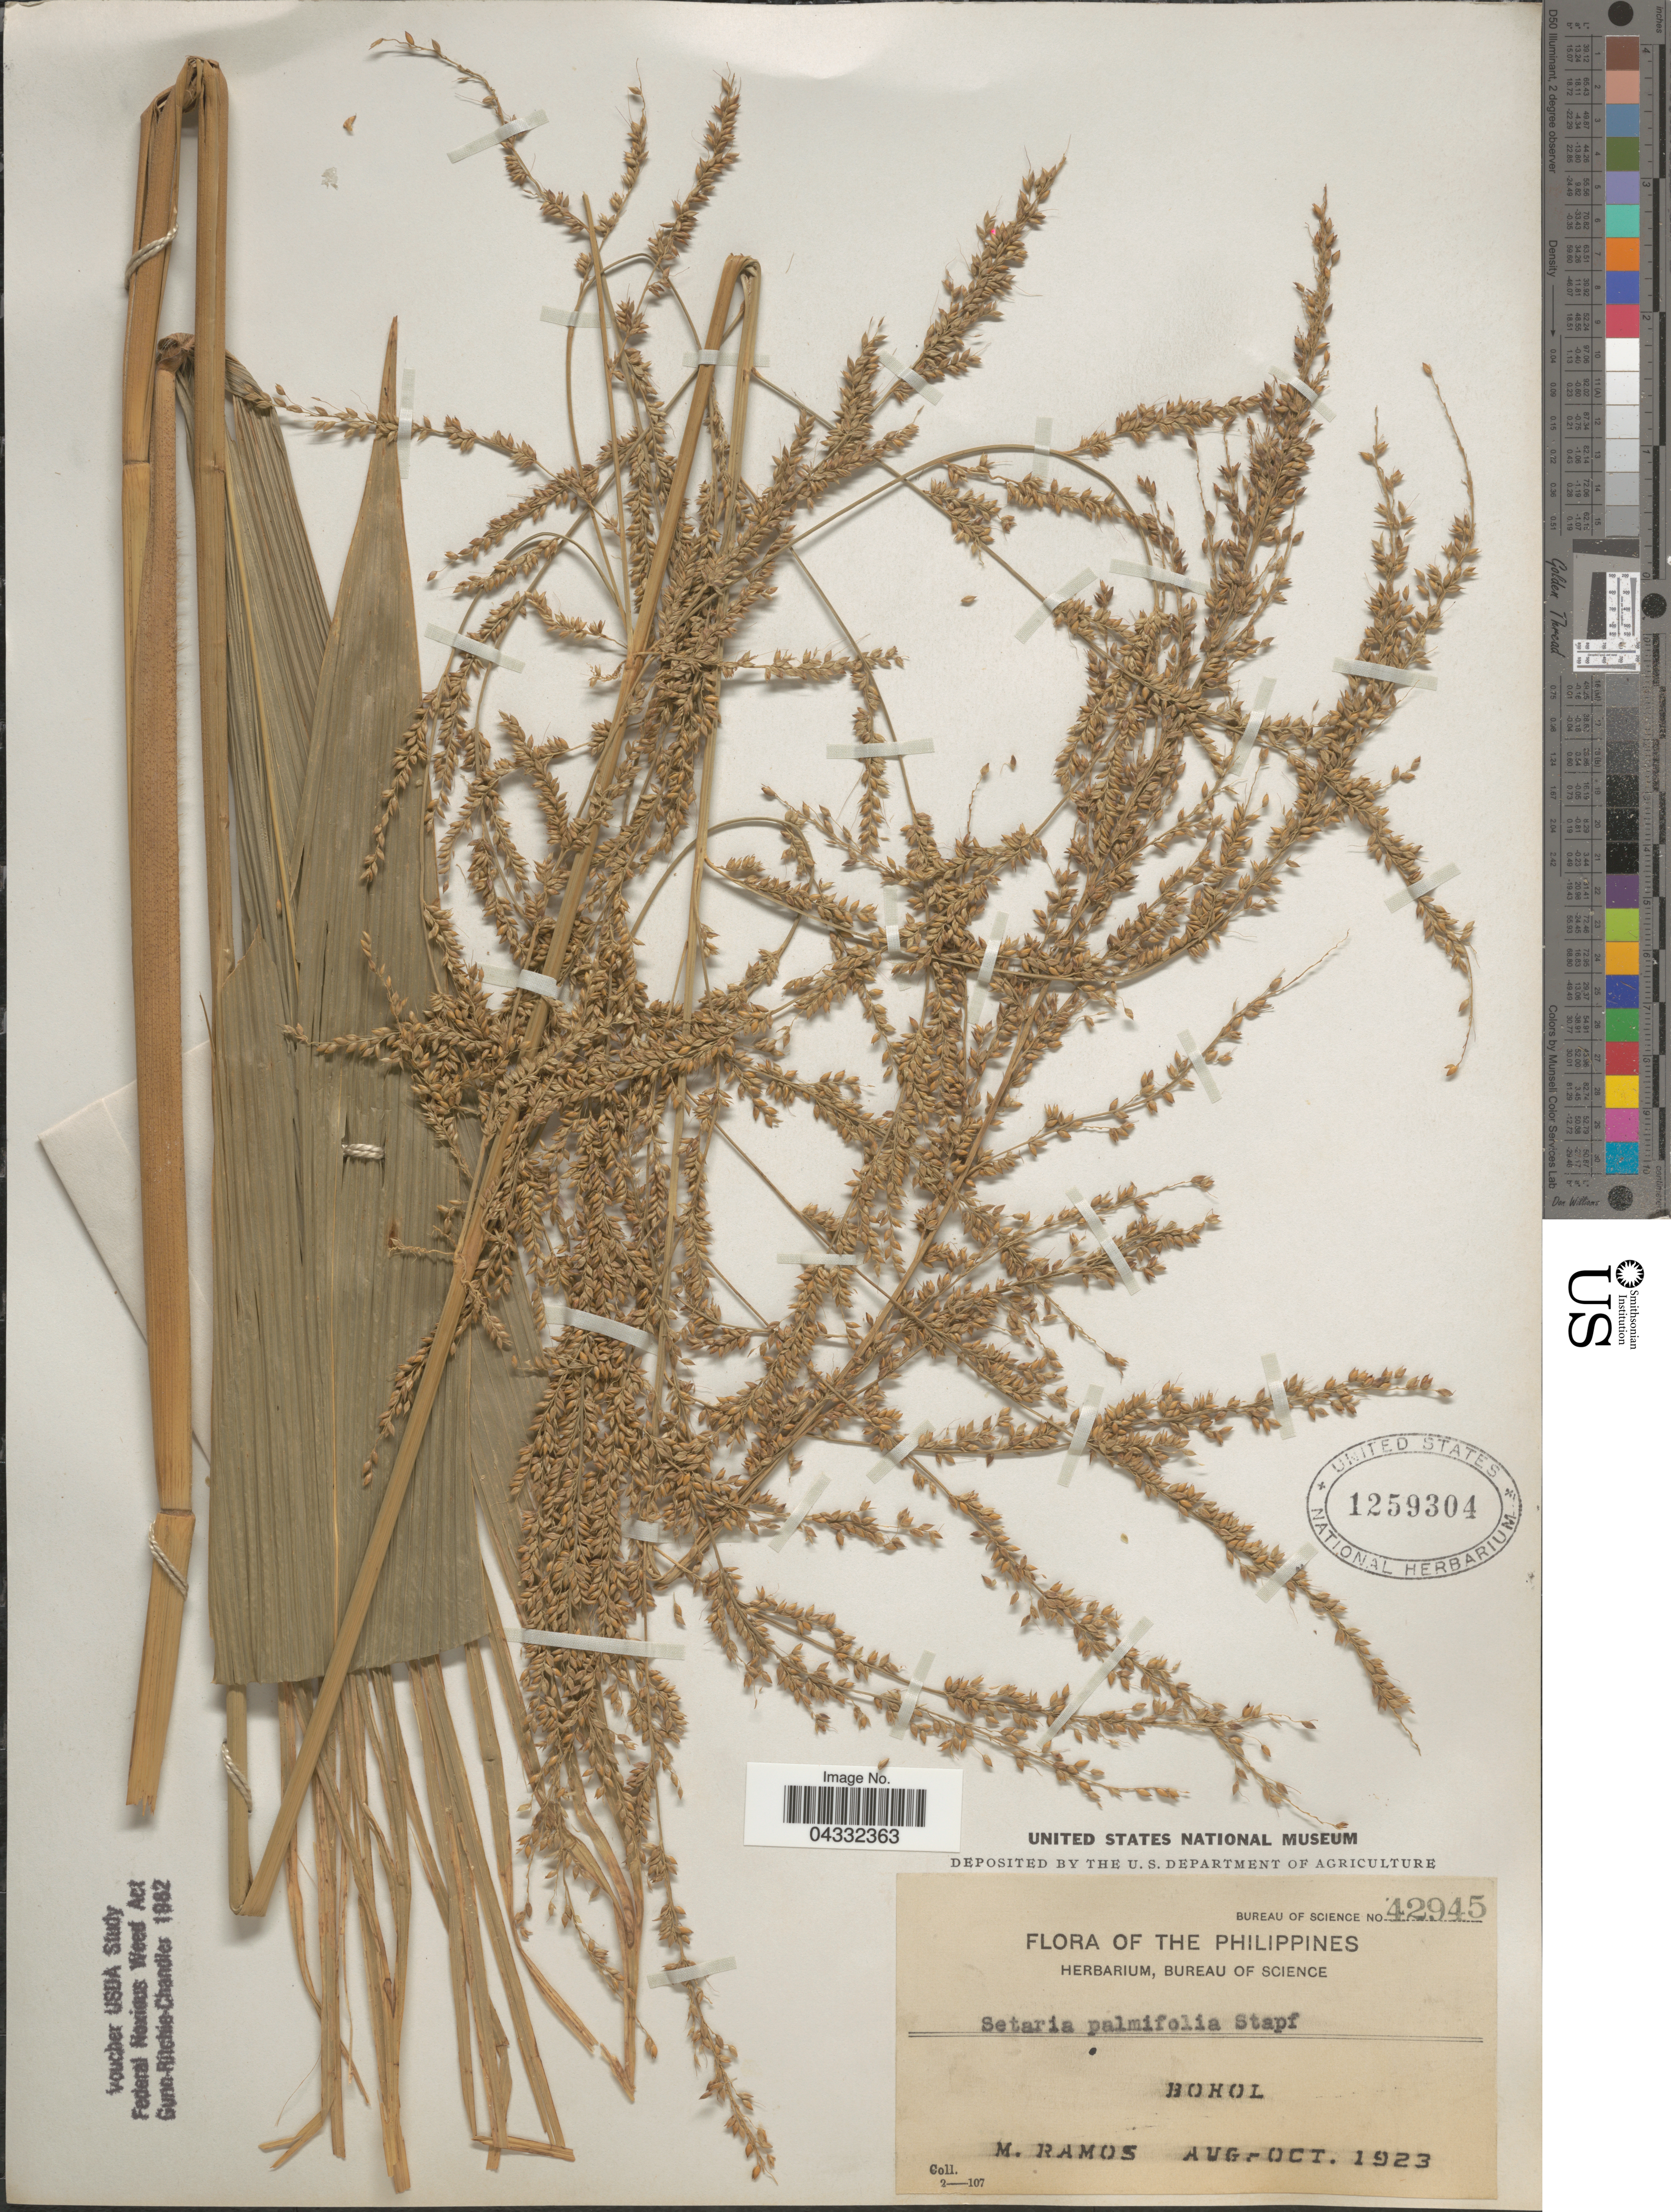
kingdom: Plantae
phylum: Tracheophyta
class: Liliopsida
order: Poales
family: Poaceae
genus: Setaria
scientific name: Setaria palmifolia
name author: (J. Koenig) Stapf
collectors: M. Ramos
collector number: Bureau of Science 42945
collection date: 1923-08/1923-10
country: Philippines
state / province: Central Visayas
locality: Bohol.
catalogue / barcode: US 1259304